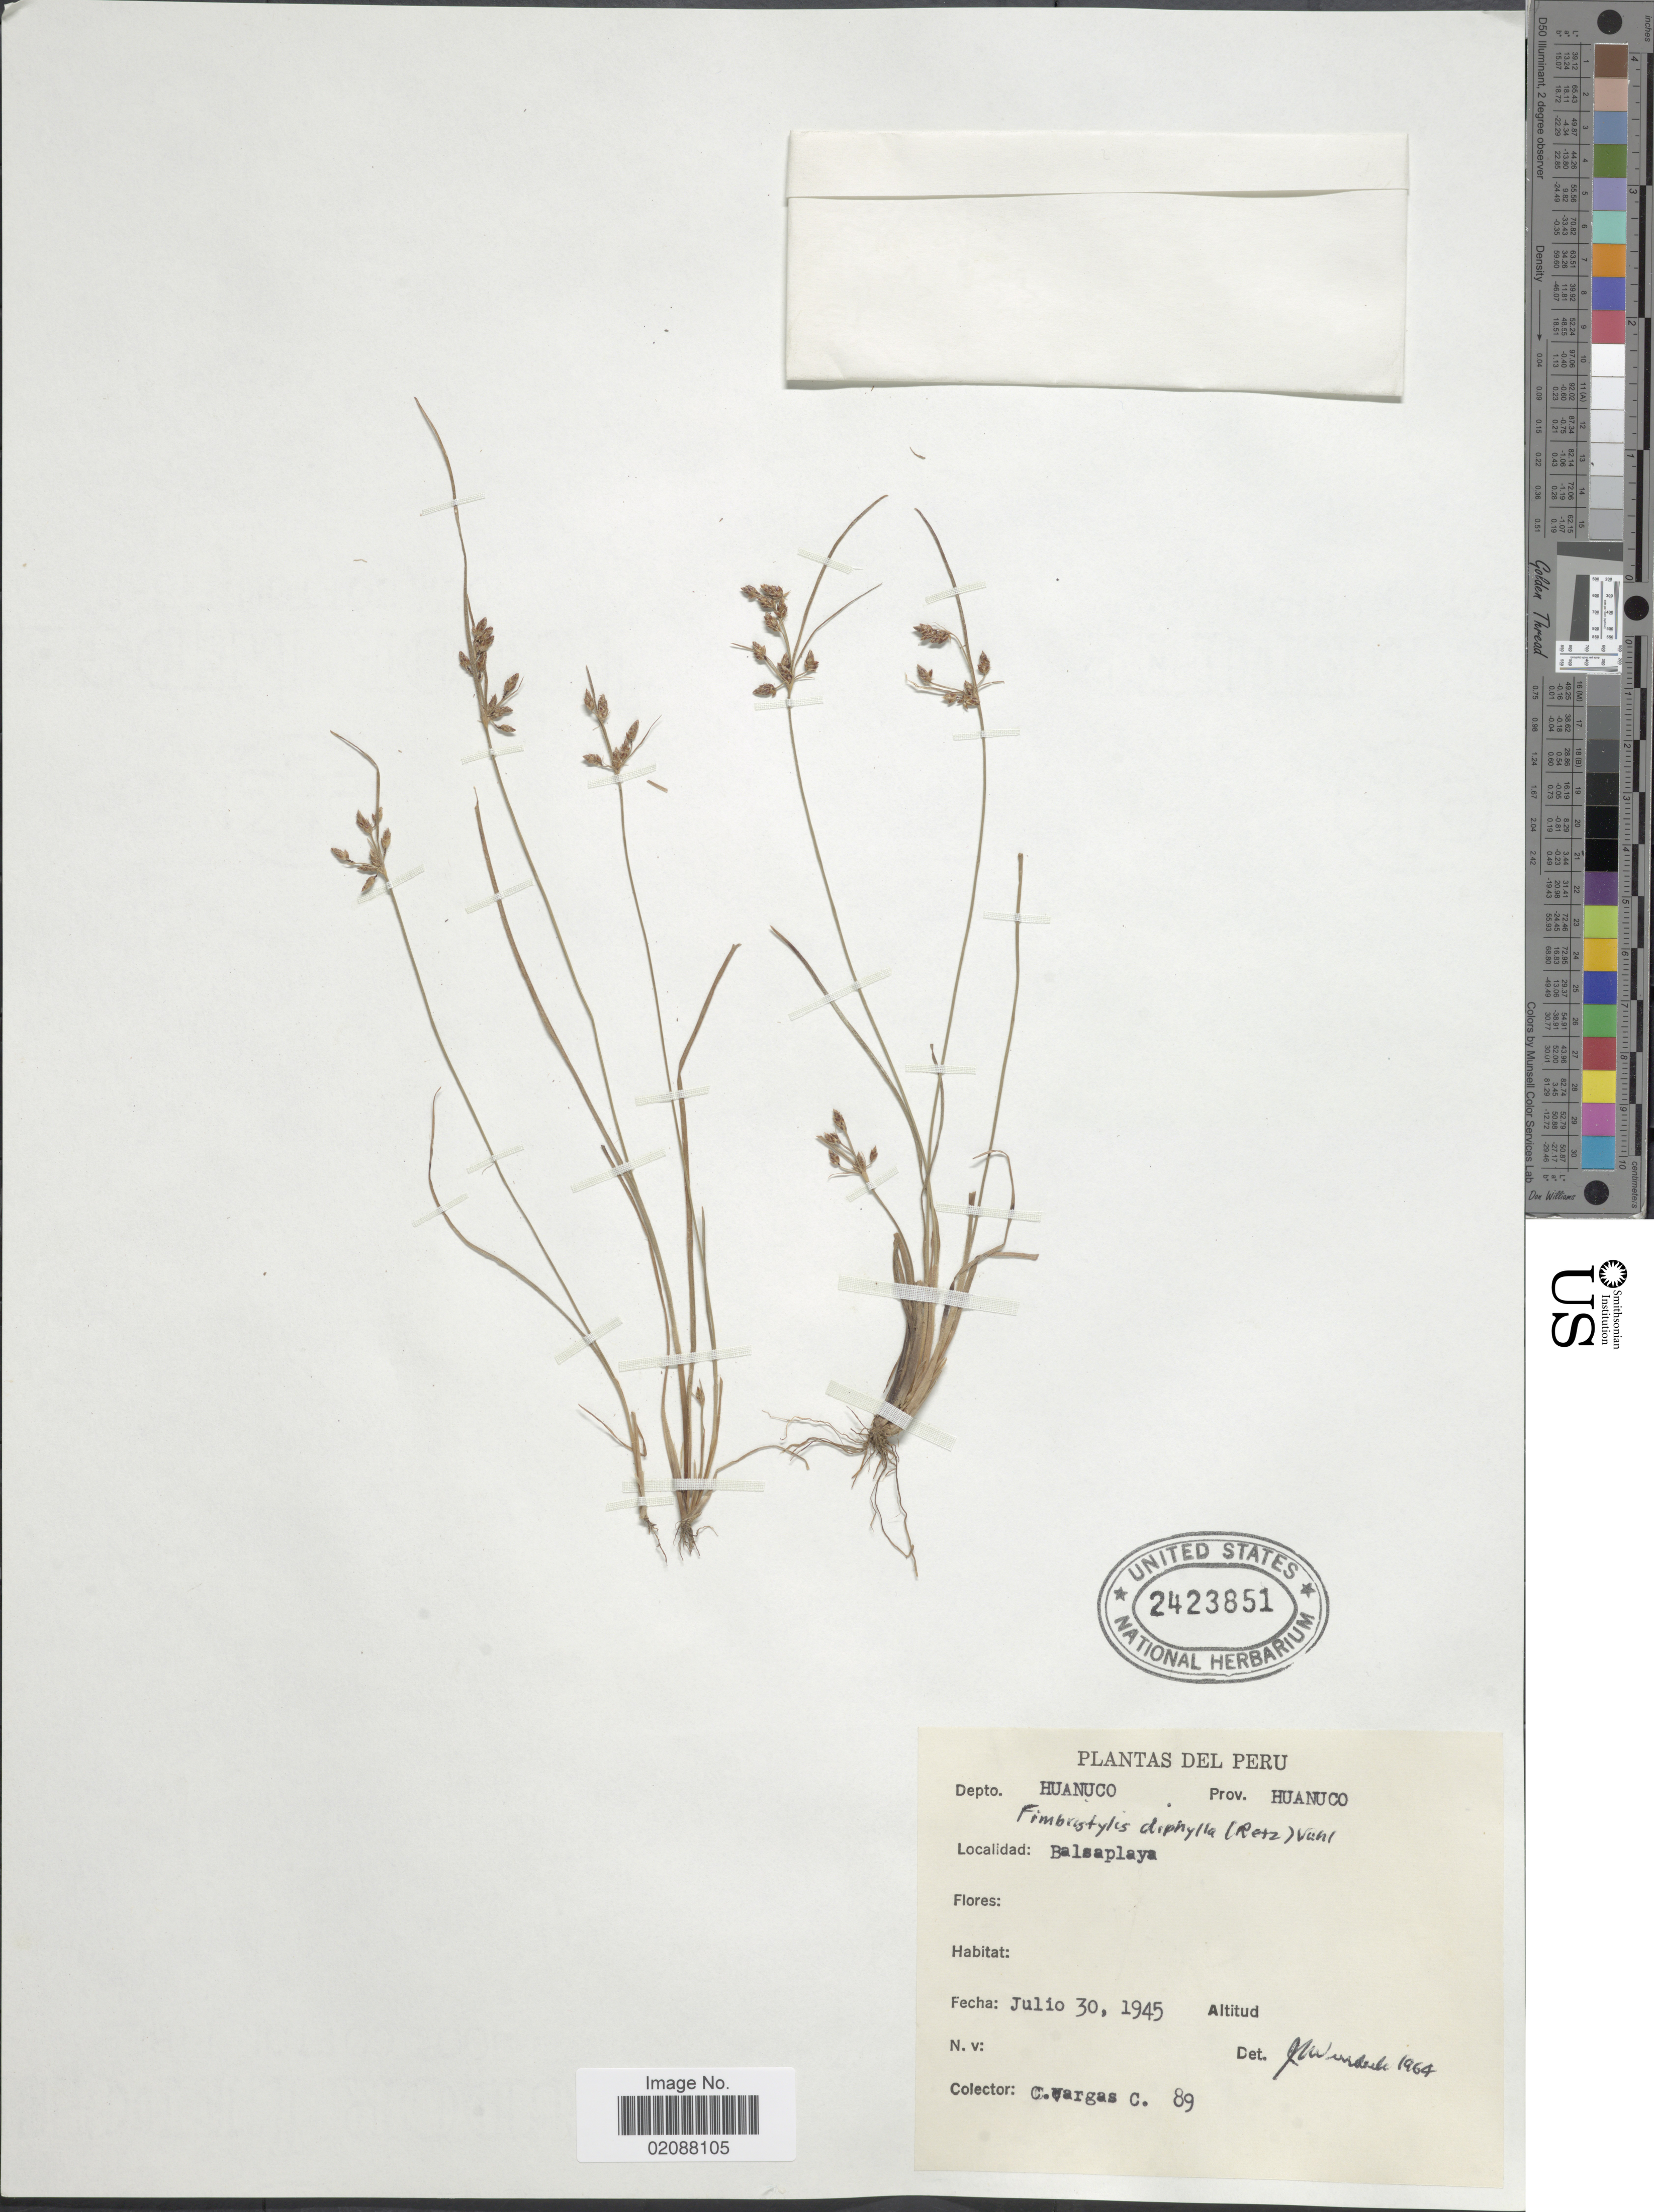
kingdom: Plantae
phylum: Tracheophyta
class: Liliopsida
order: Poales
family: Cyperaceae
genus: Fimbristylis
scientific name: Fimbristylis annua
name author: (All.) Roem. & Schult.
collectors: C. Vargas Calderón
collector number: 89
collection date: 1945-07-30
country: Peru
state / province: Huánuco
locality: Depto.Huanuco, Prov. Huanuco, Balsaplaya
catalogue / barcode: US 2423851